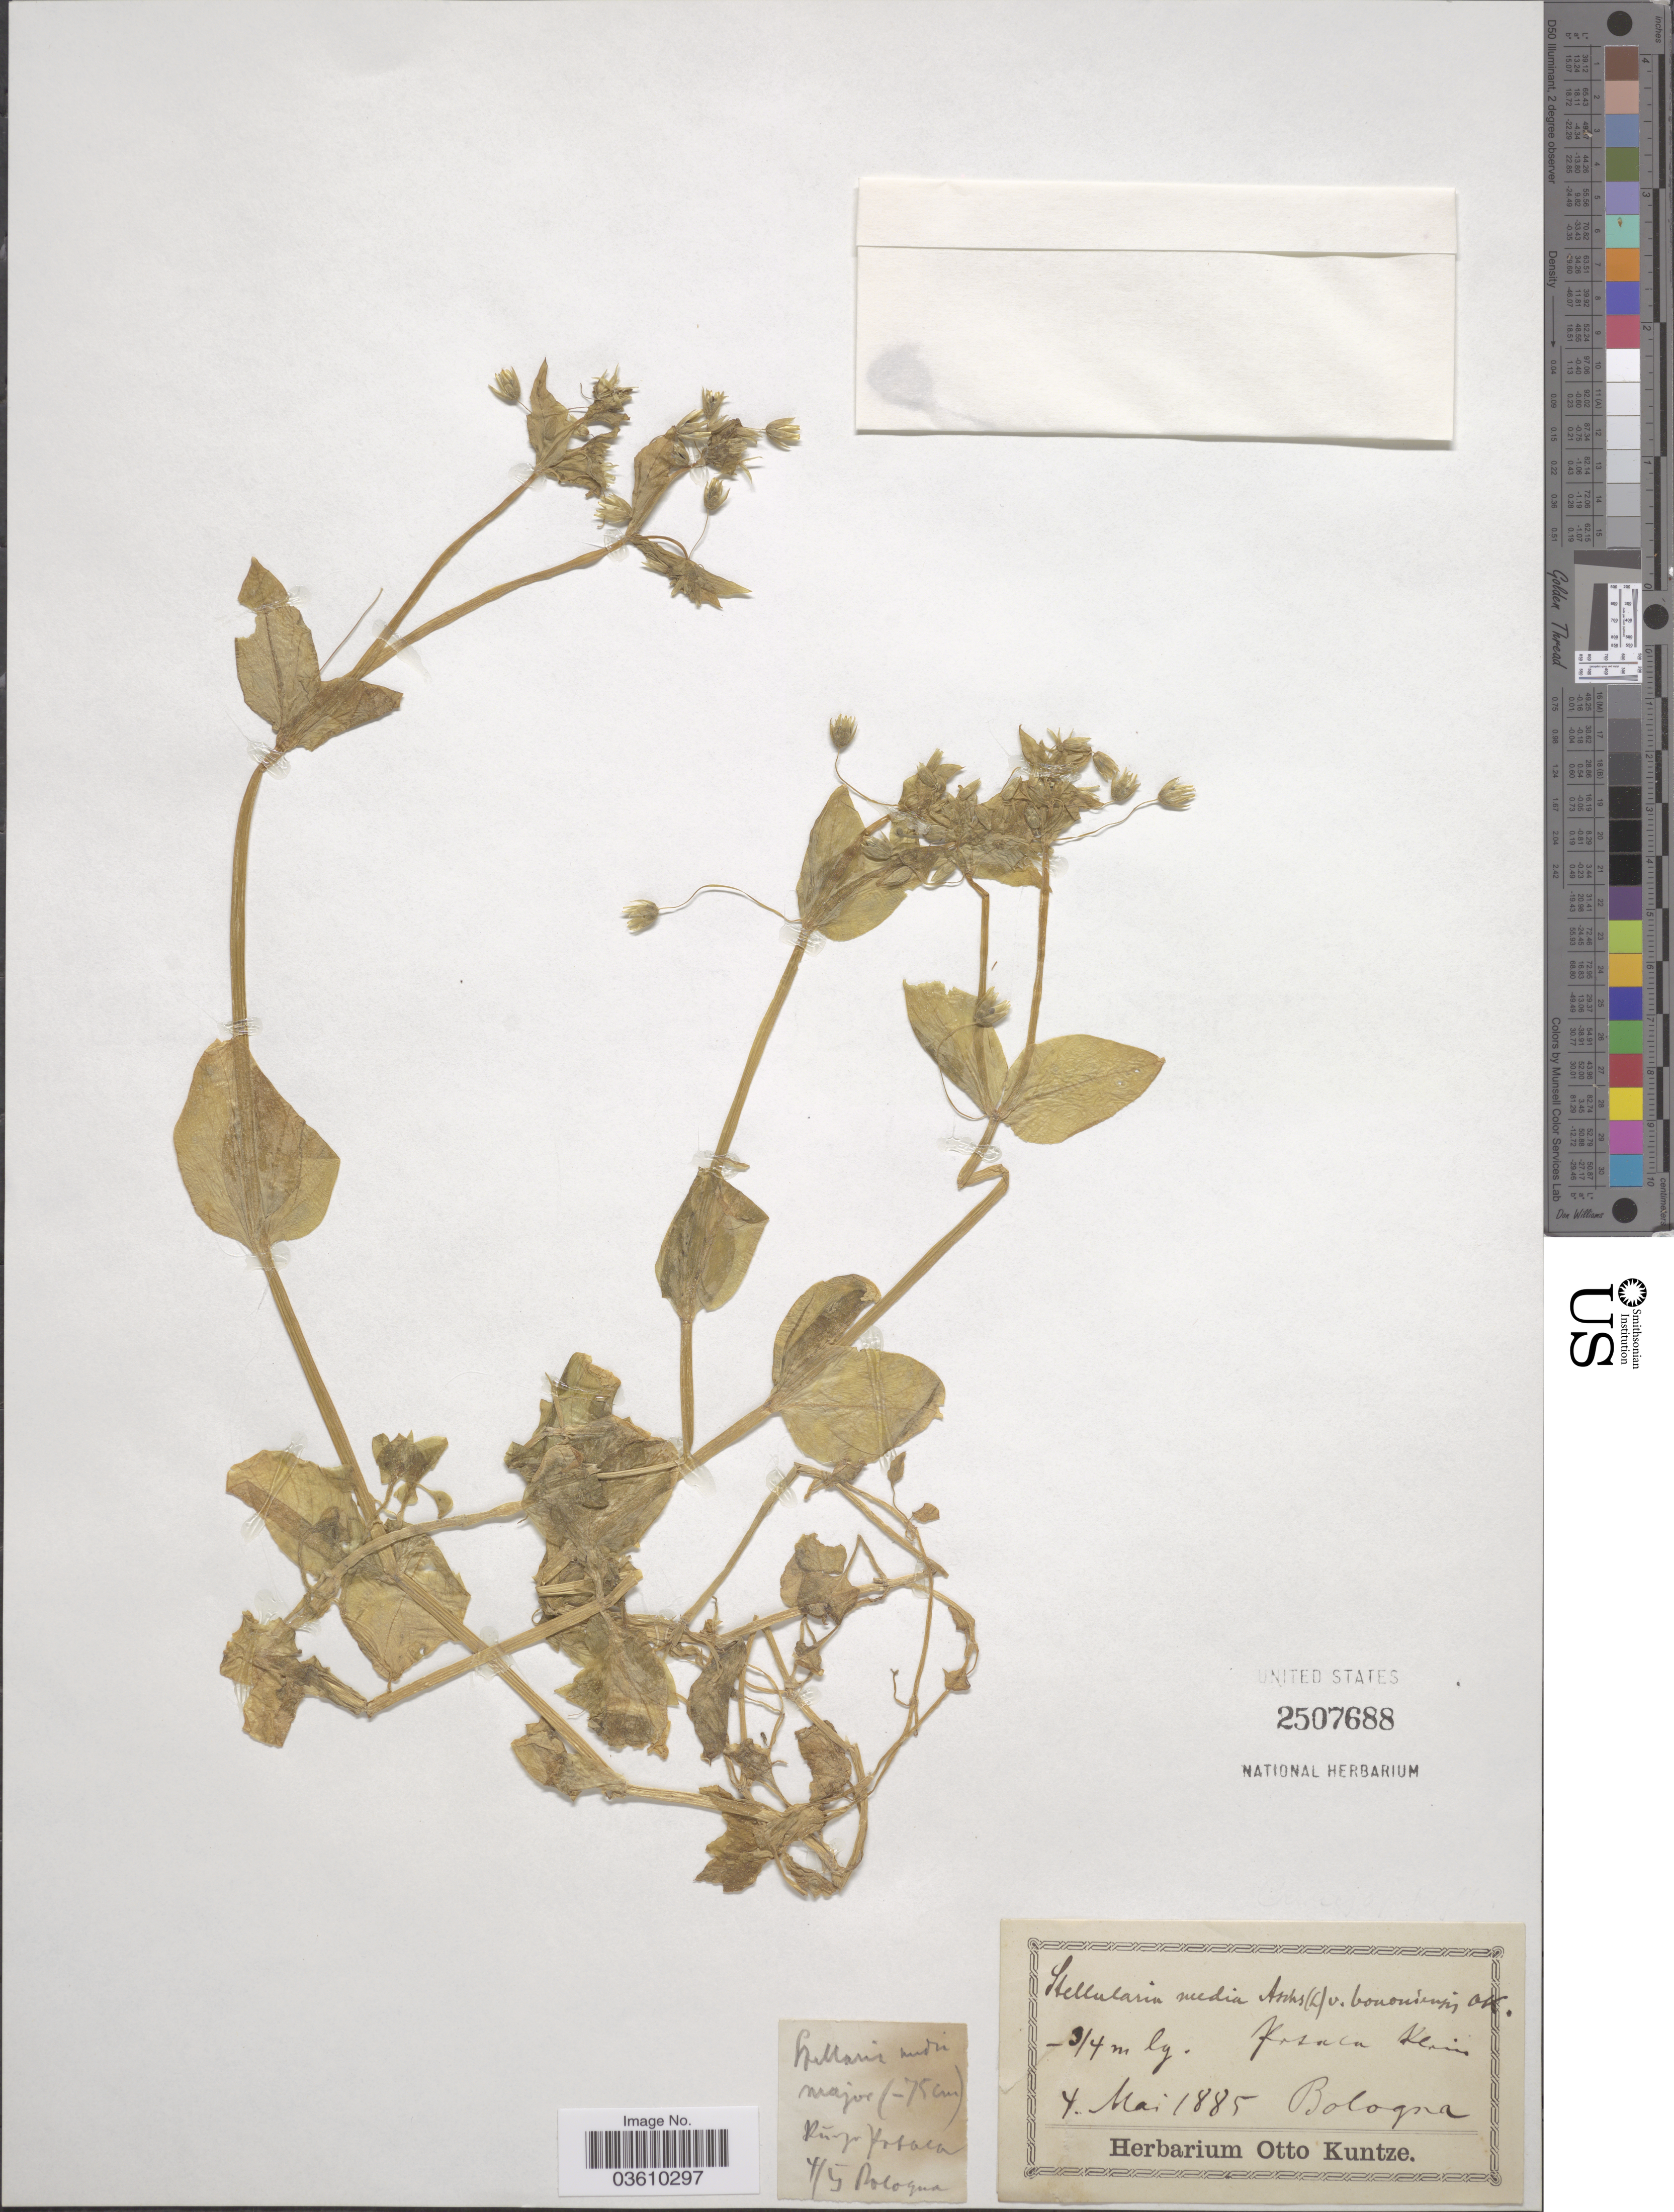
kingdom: Plantae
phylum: Tracheophyta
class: Magnoliopsida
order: Caryophyllales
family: Caryophyllaceae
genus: Stellaria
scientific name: Stellaria media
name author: (L.) Vill.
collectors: ex herb. Otto Kuntze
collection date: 1885-05-04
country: Italy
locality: Bologna.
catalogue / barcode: US 2507688